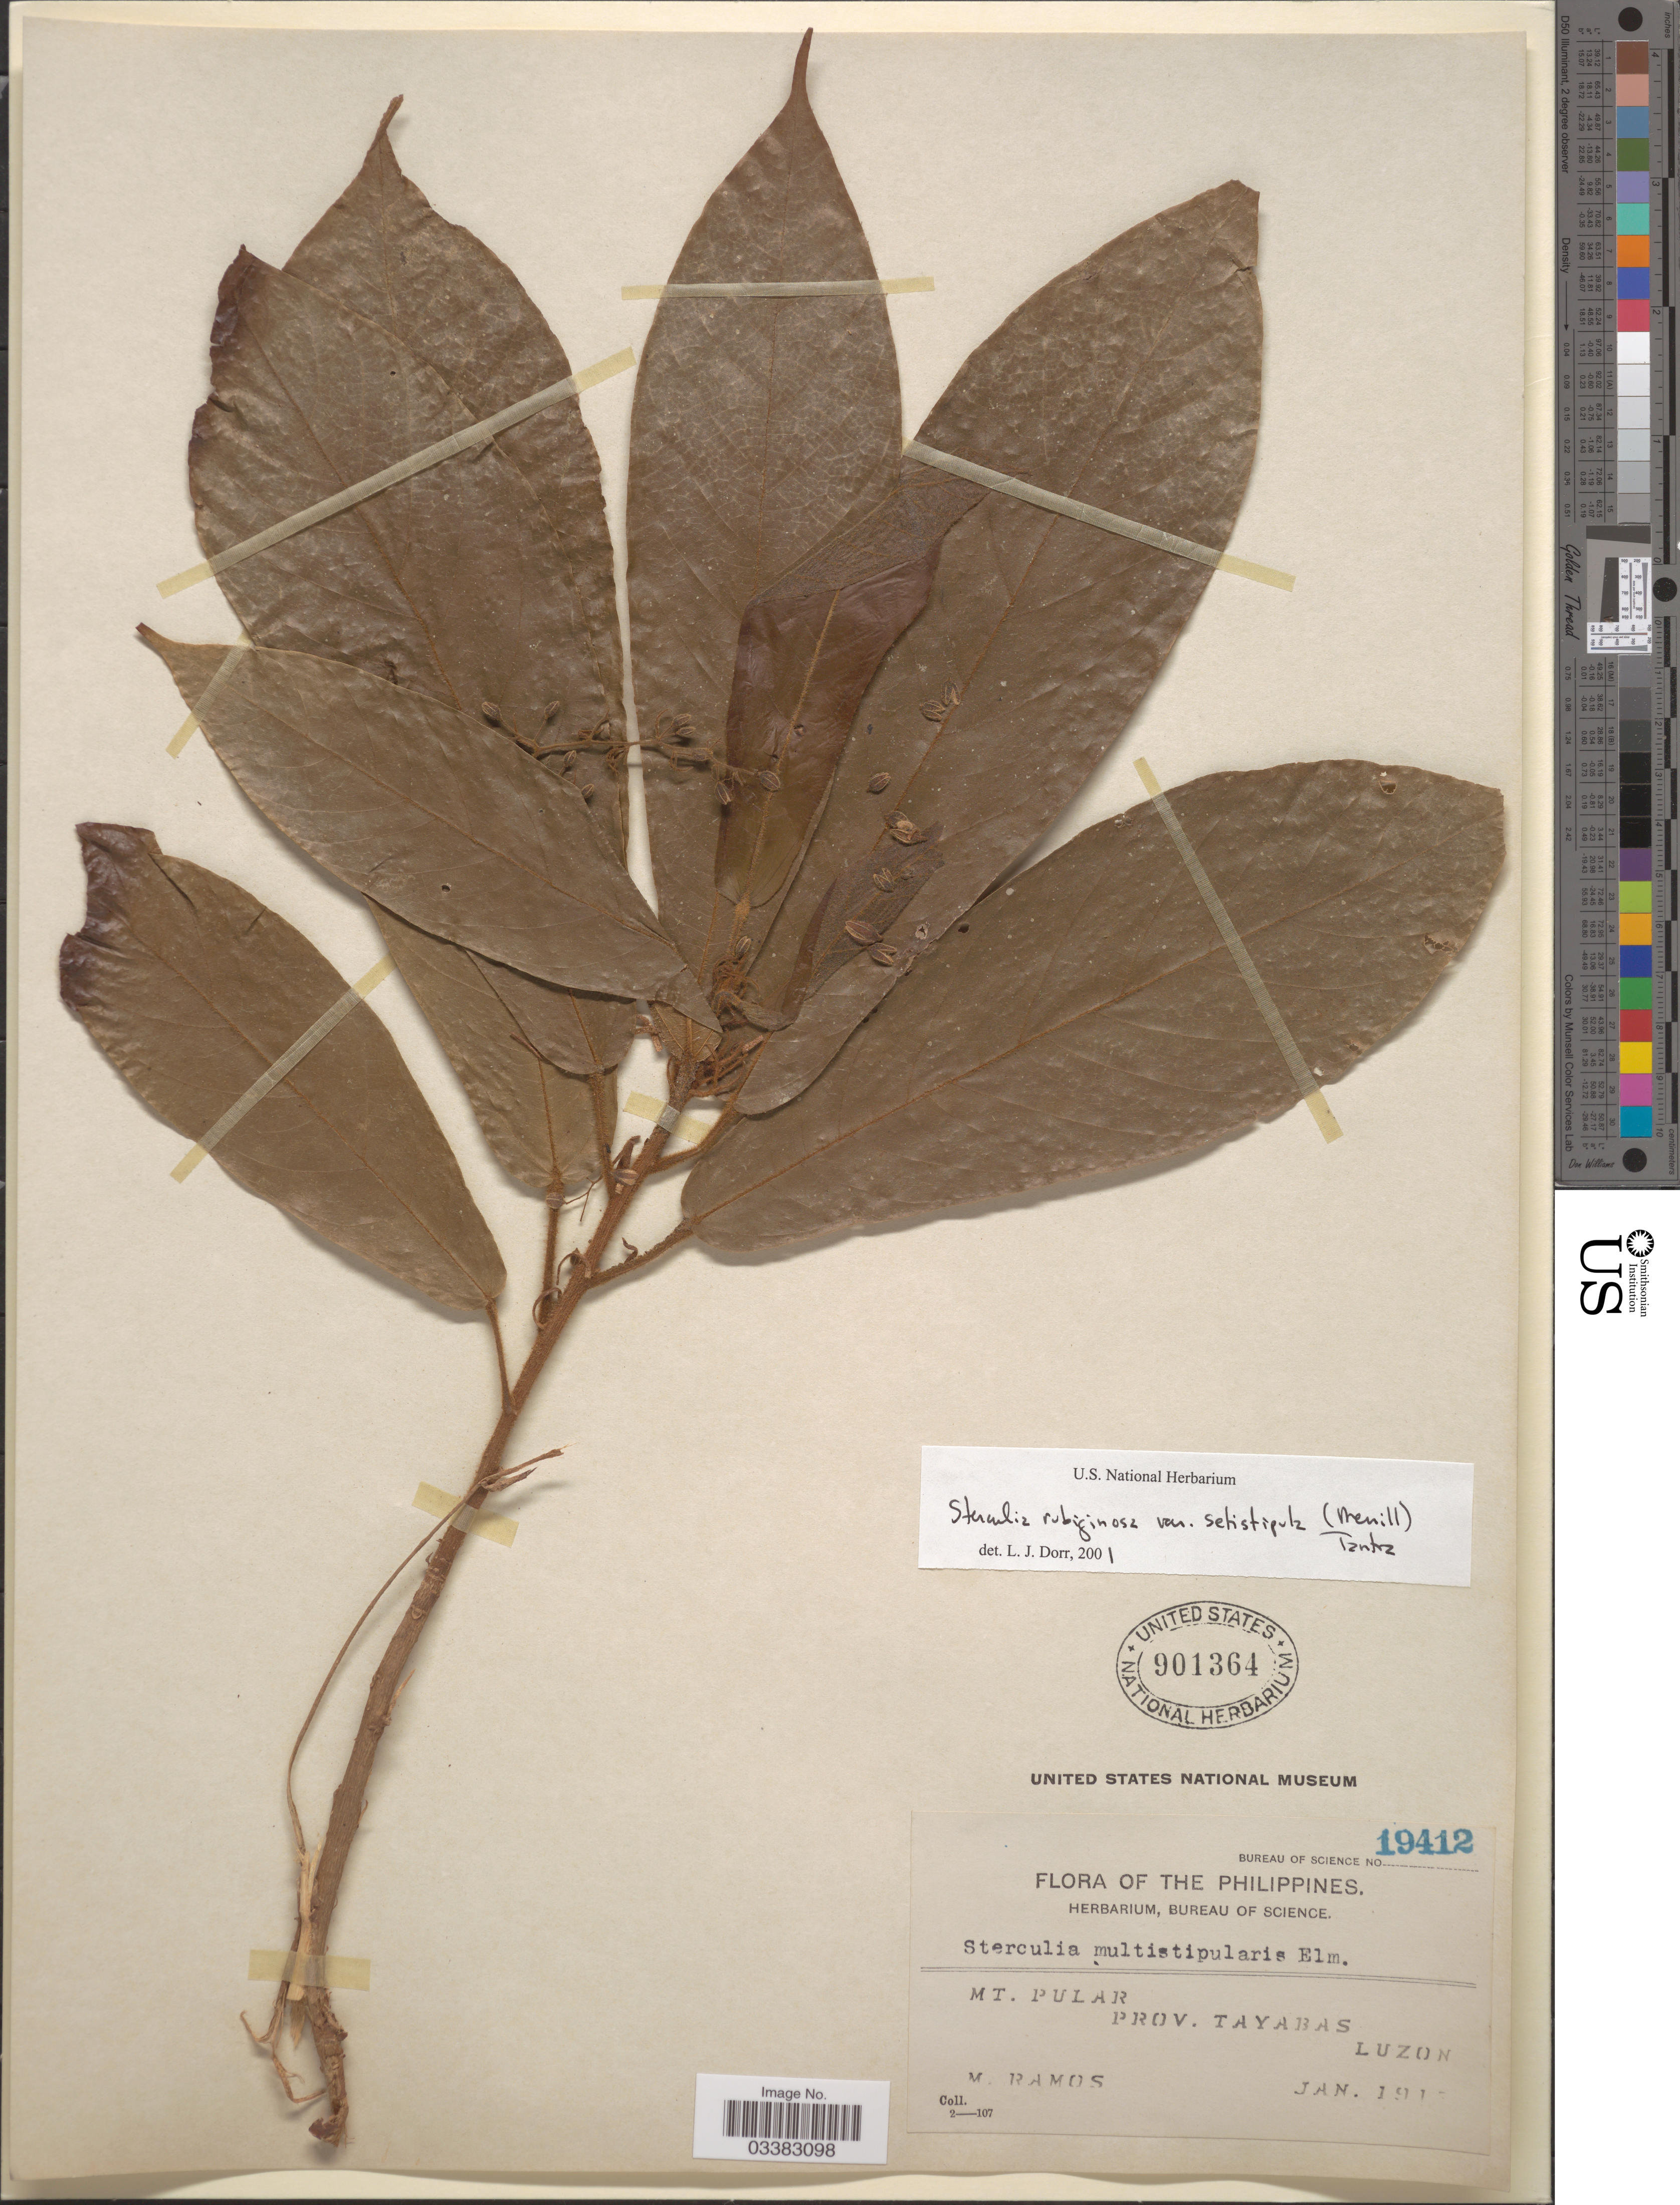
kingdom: Plantae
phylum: Tracheophyta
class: Magnoliopsida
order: Malvales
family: Malvaceae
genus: Sterculia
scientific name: Sterculia rubiginosa var. setistipula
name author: (Merr.) Tantra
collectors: M. Ramos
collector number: Bureau of Science 19412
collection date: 1913-01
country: Philippines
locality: Mt. Pular, Prov. Tayabas, Luzon.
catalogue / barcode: US 901364